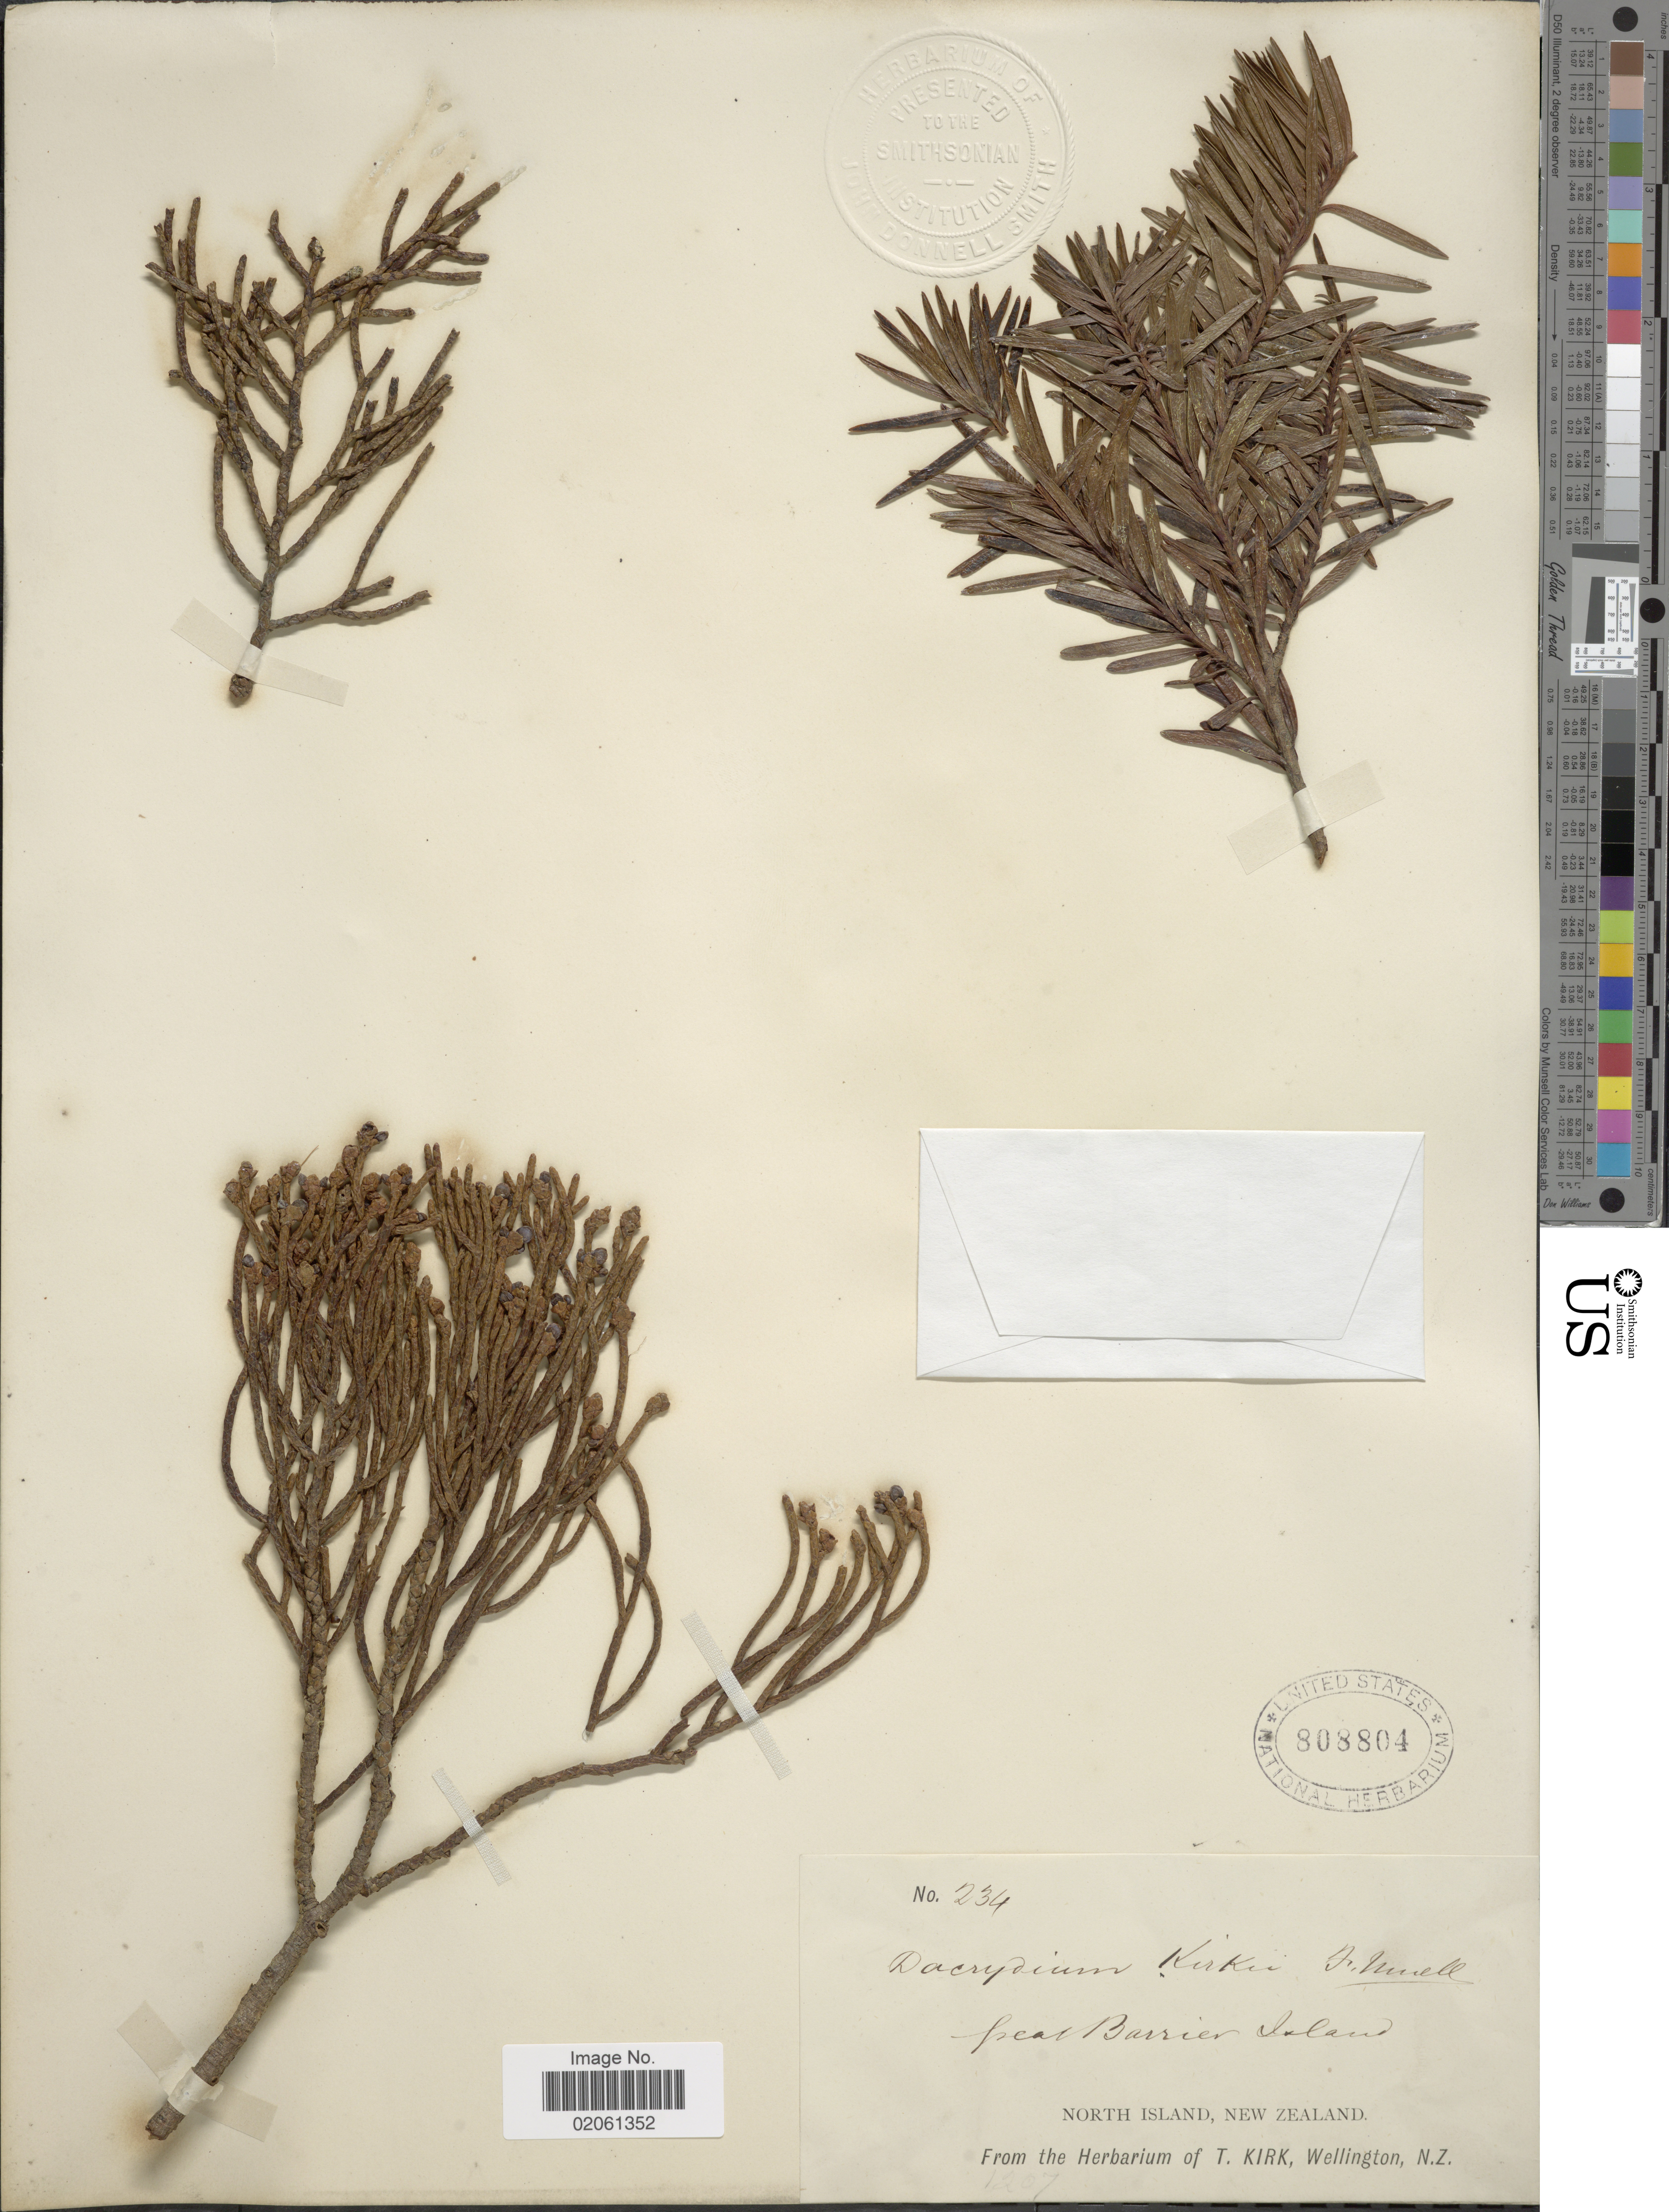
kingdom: Plantae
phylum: Tracheophyta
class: Pinopsida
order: Pinales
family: Podocarpaceae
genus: Dacrydium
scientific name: Dacrydium kirkii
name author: F. Muell. ex Parl.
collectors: ex herb. T. Kirk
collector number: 234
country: New Zealand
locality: North Island. Great Barrier Island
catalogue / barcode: US 808804